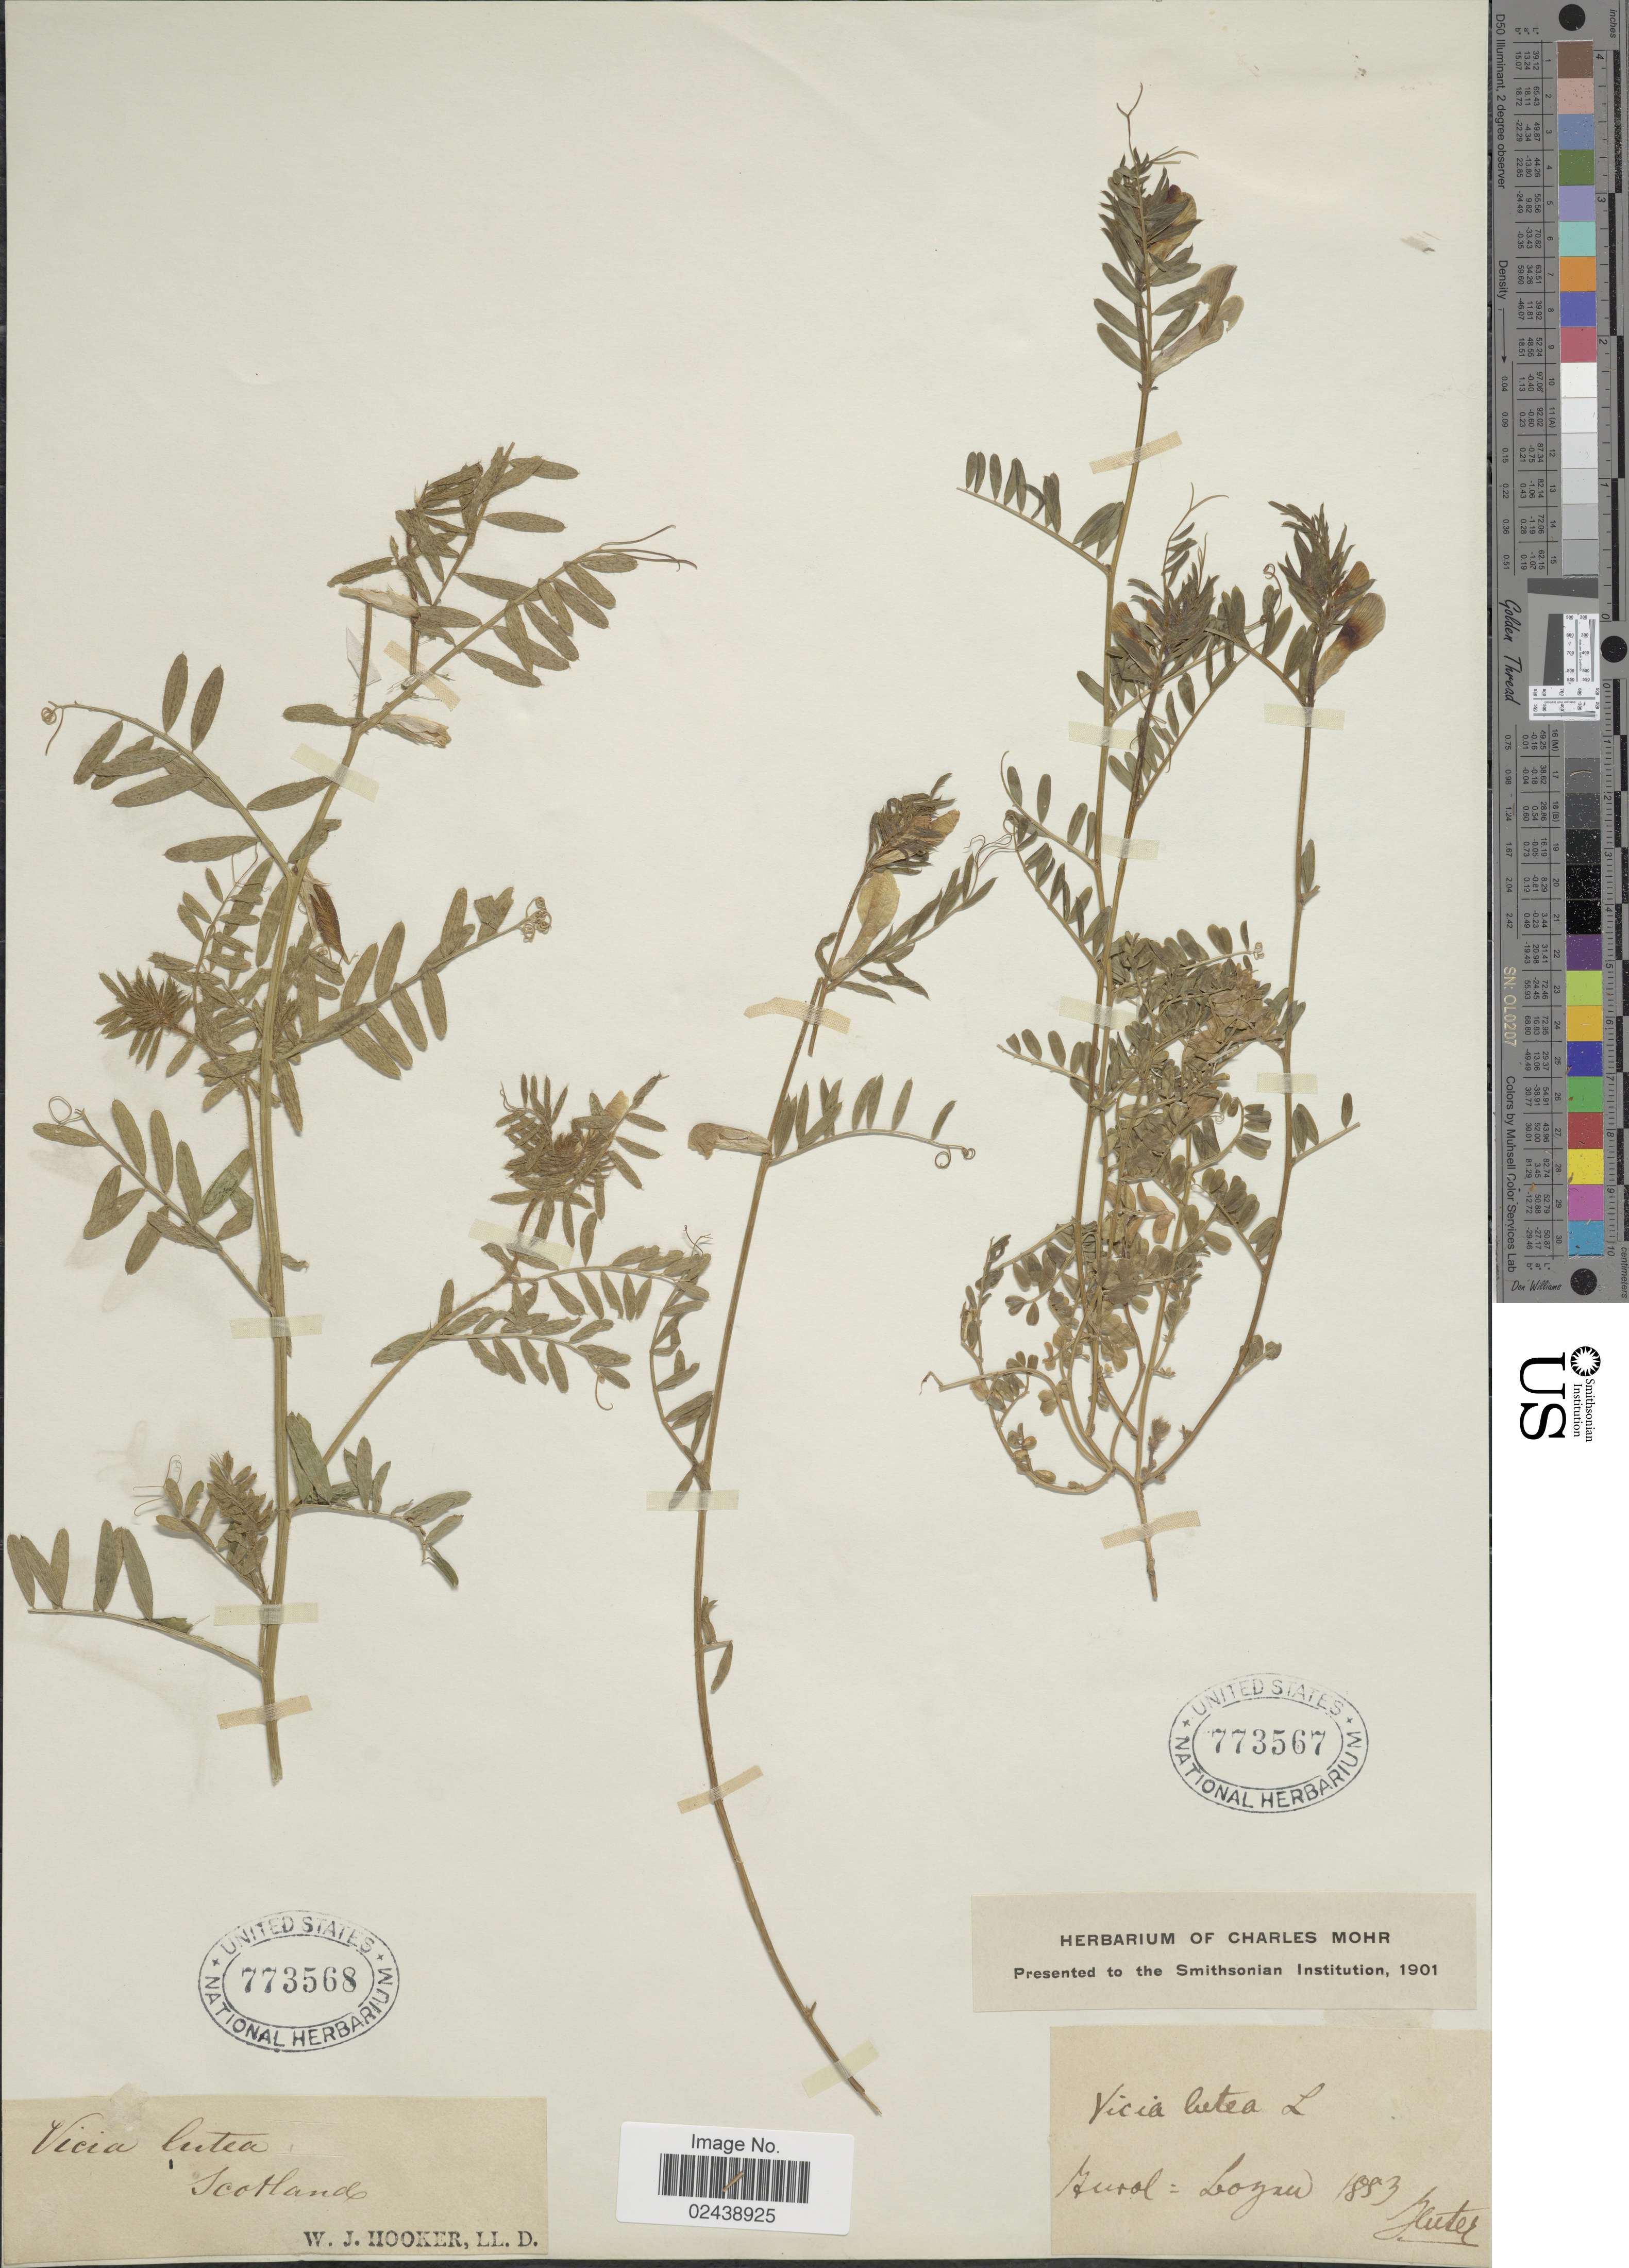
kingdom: Plantae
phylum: Tracheophyta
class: Magnoliopsida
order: Fabales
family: Fabaceae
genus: Vicia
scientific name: Vicia lutea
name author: L.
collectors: -. Huter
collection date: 1883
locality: Gurol : Logan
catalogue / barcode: US 773567-2